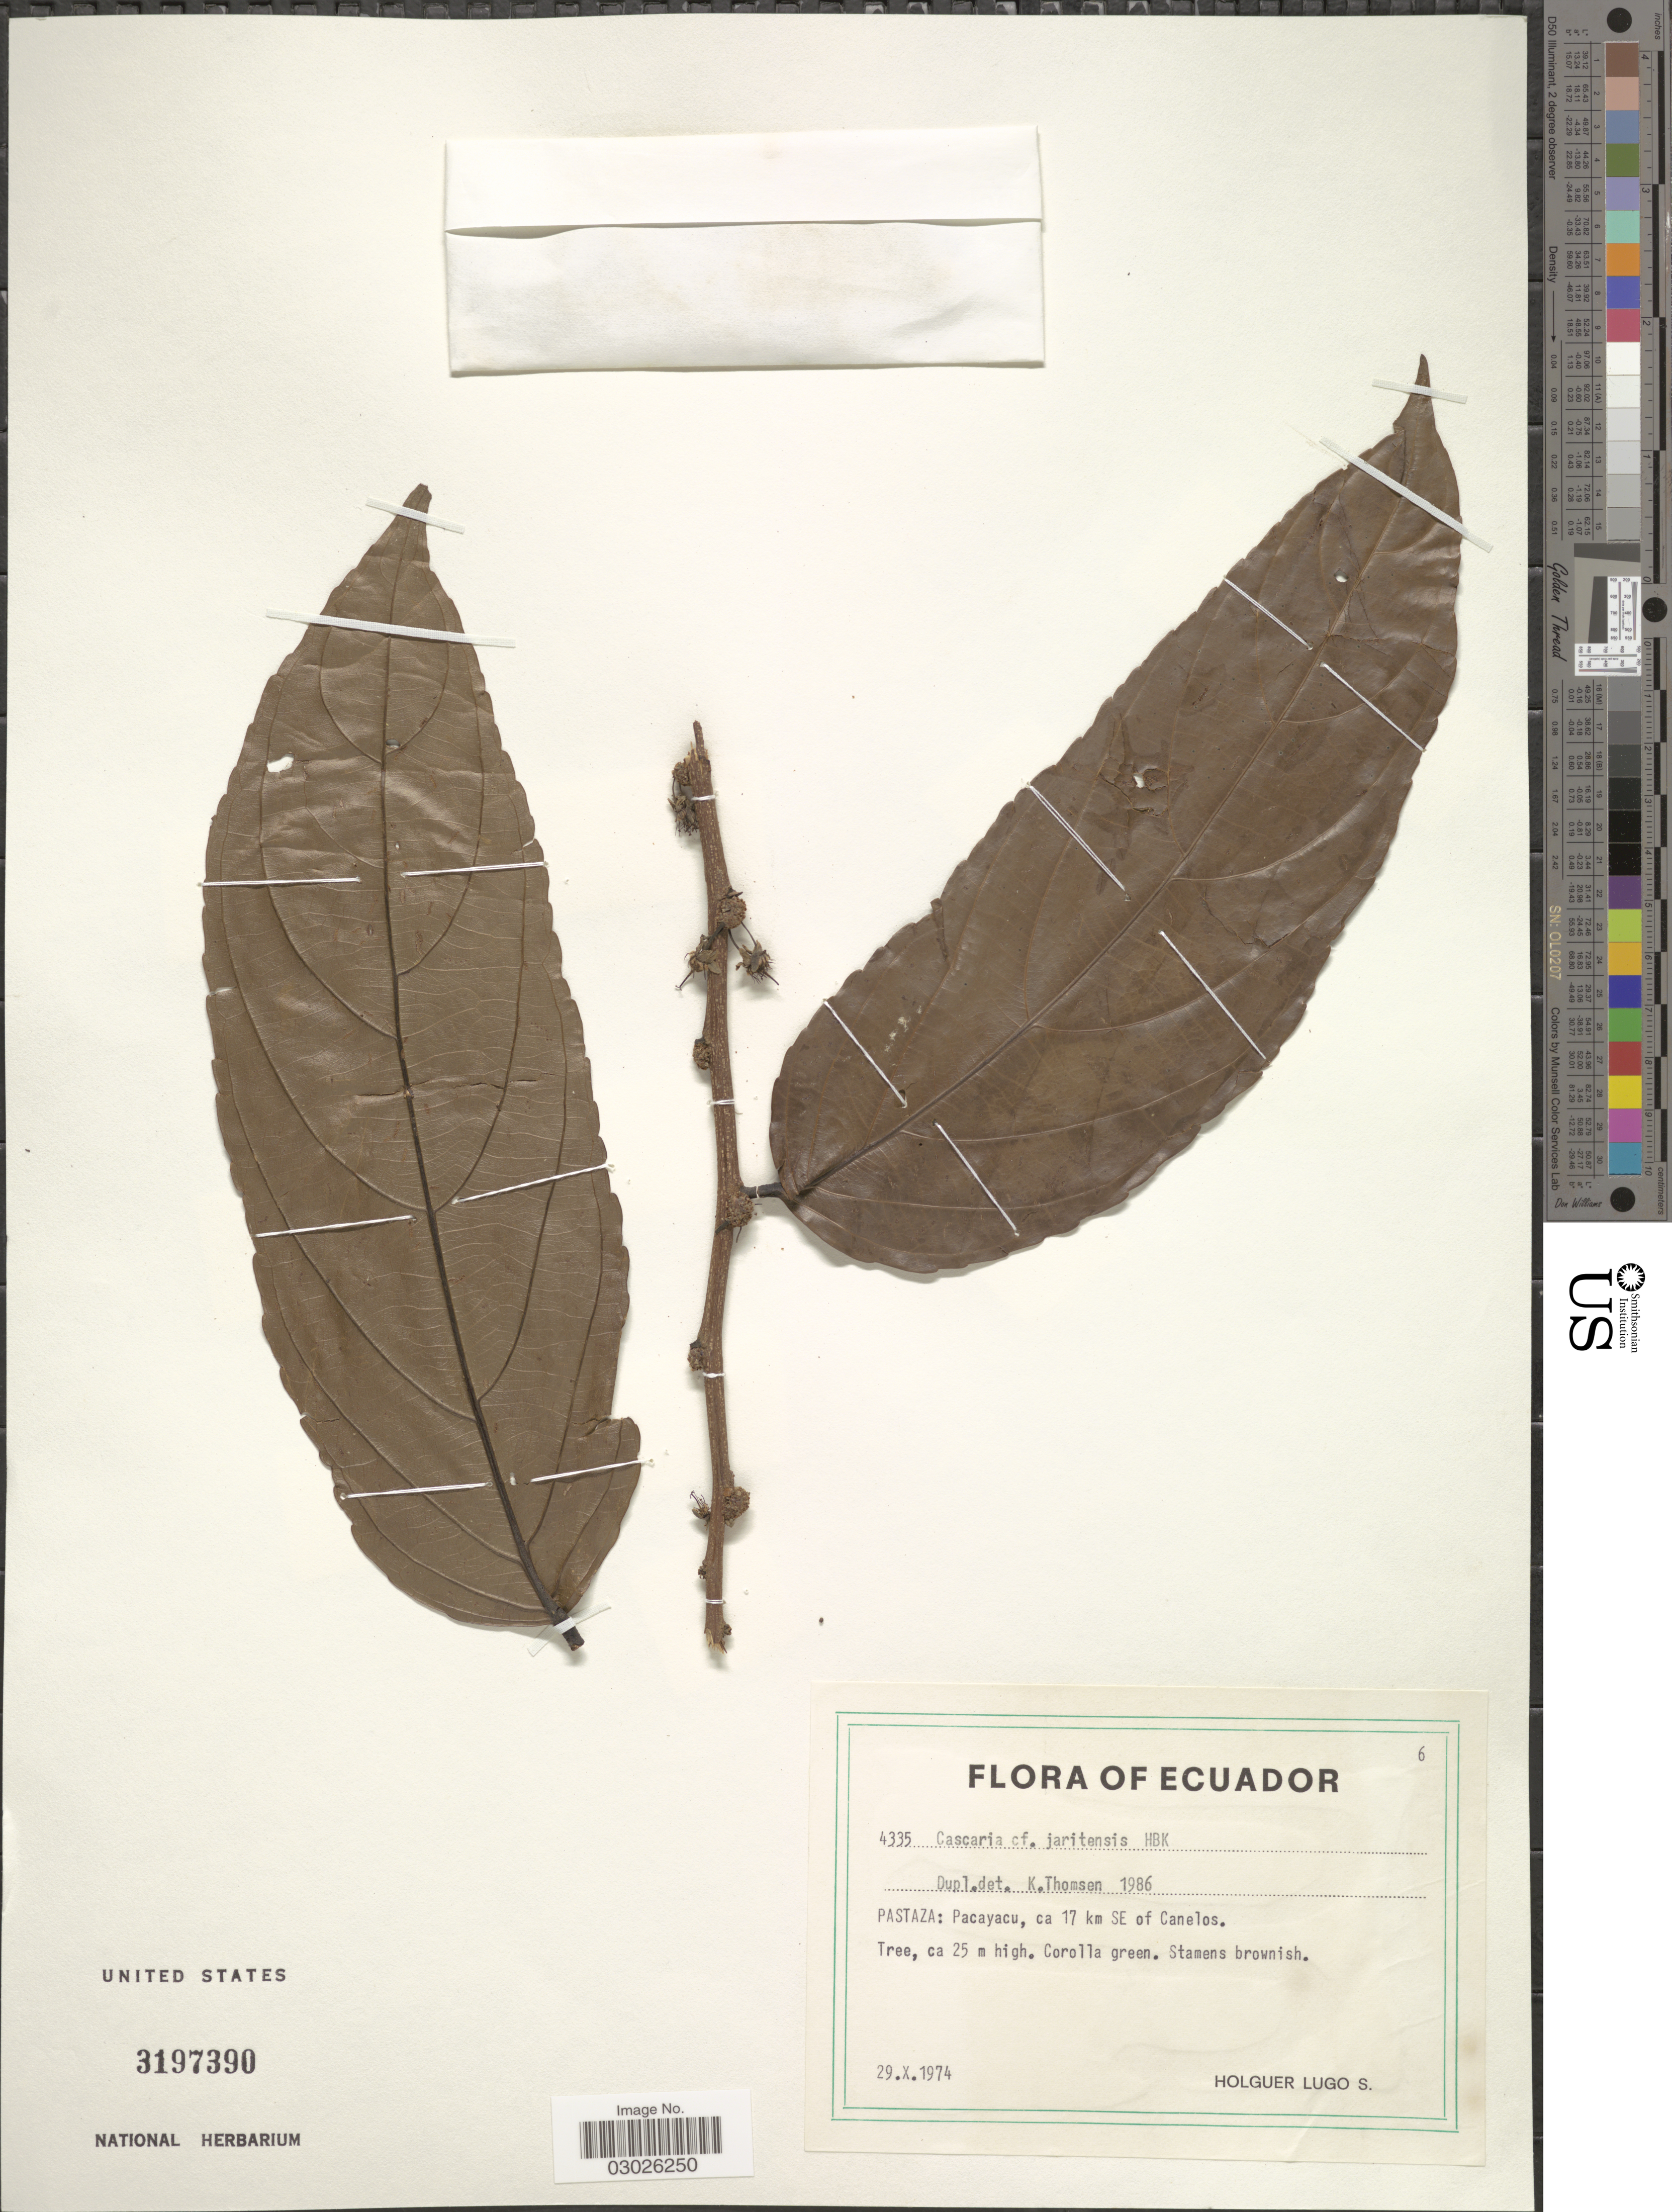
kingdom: Plantae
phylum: Tracheophyta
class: Magnoliopsida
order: Malpighiales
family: Salicaceae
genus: Piparea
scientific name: Piparea multiflora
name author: C.F. Gaertn.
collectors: H. Lugo S.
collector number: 4335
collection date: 1974-10-29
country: Ecuador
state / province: Pastaza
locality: Pacayacu, ca 17 km SE of Canelos.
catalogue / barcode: US 3197390